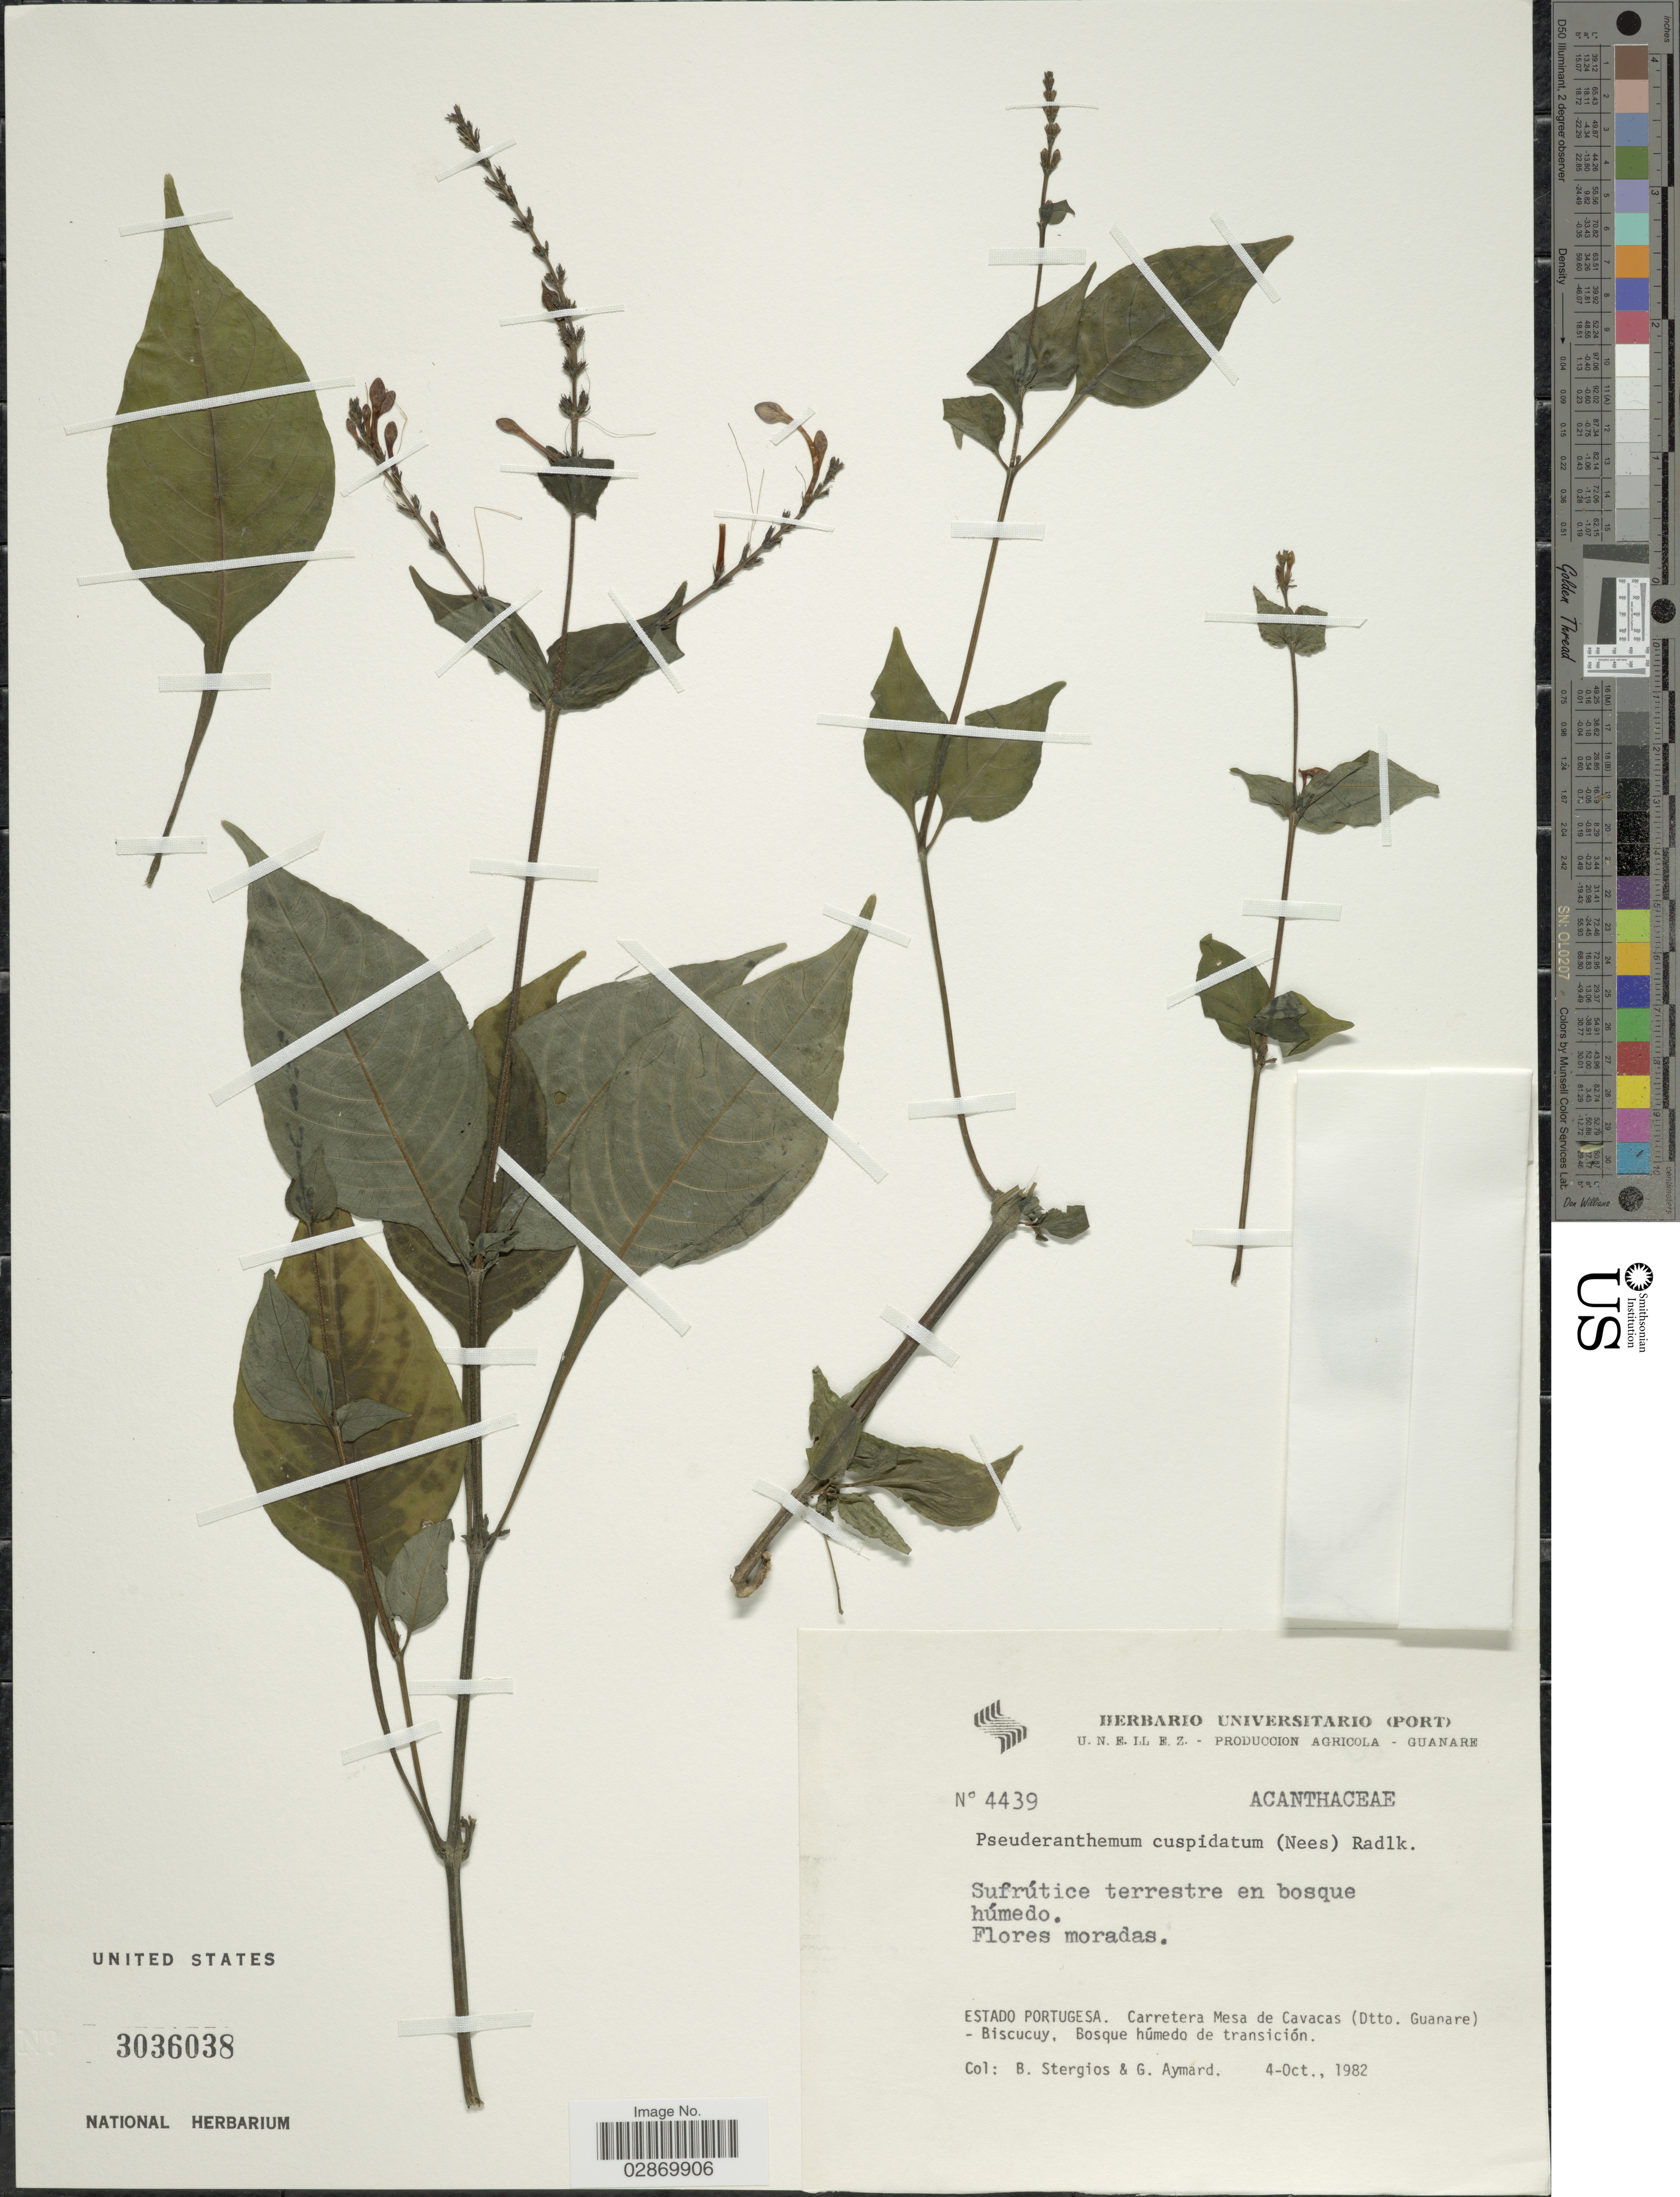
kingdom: Plantae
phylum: Tracheophyta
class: Magnoliopsida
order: Lamiales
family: Acanthaceae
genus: Pseuderanthemum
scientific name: Pseuderanthemum cuspidatum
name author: (Nees) Radlk. ex Lindau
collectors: B. G. Stergios & G. A. Aymard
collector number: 4439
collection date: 1982-10-04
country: Venezuela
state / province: Portuguesa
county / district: Guanare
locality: Carretera Mesa Cavacas a Biscucuy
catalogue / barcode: US 3036038